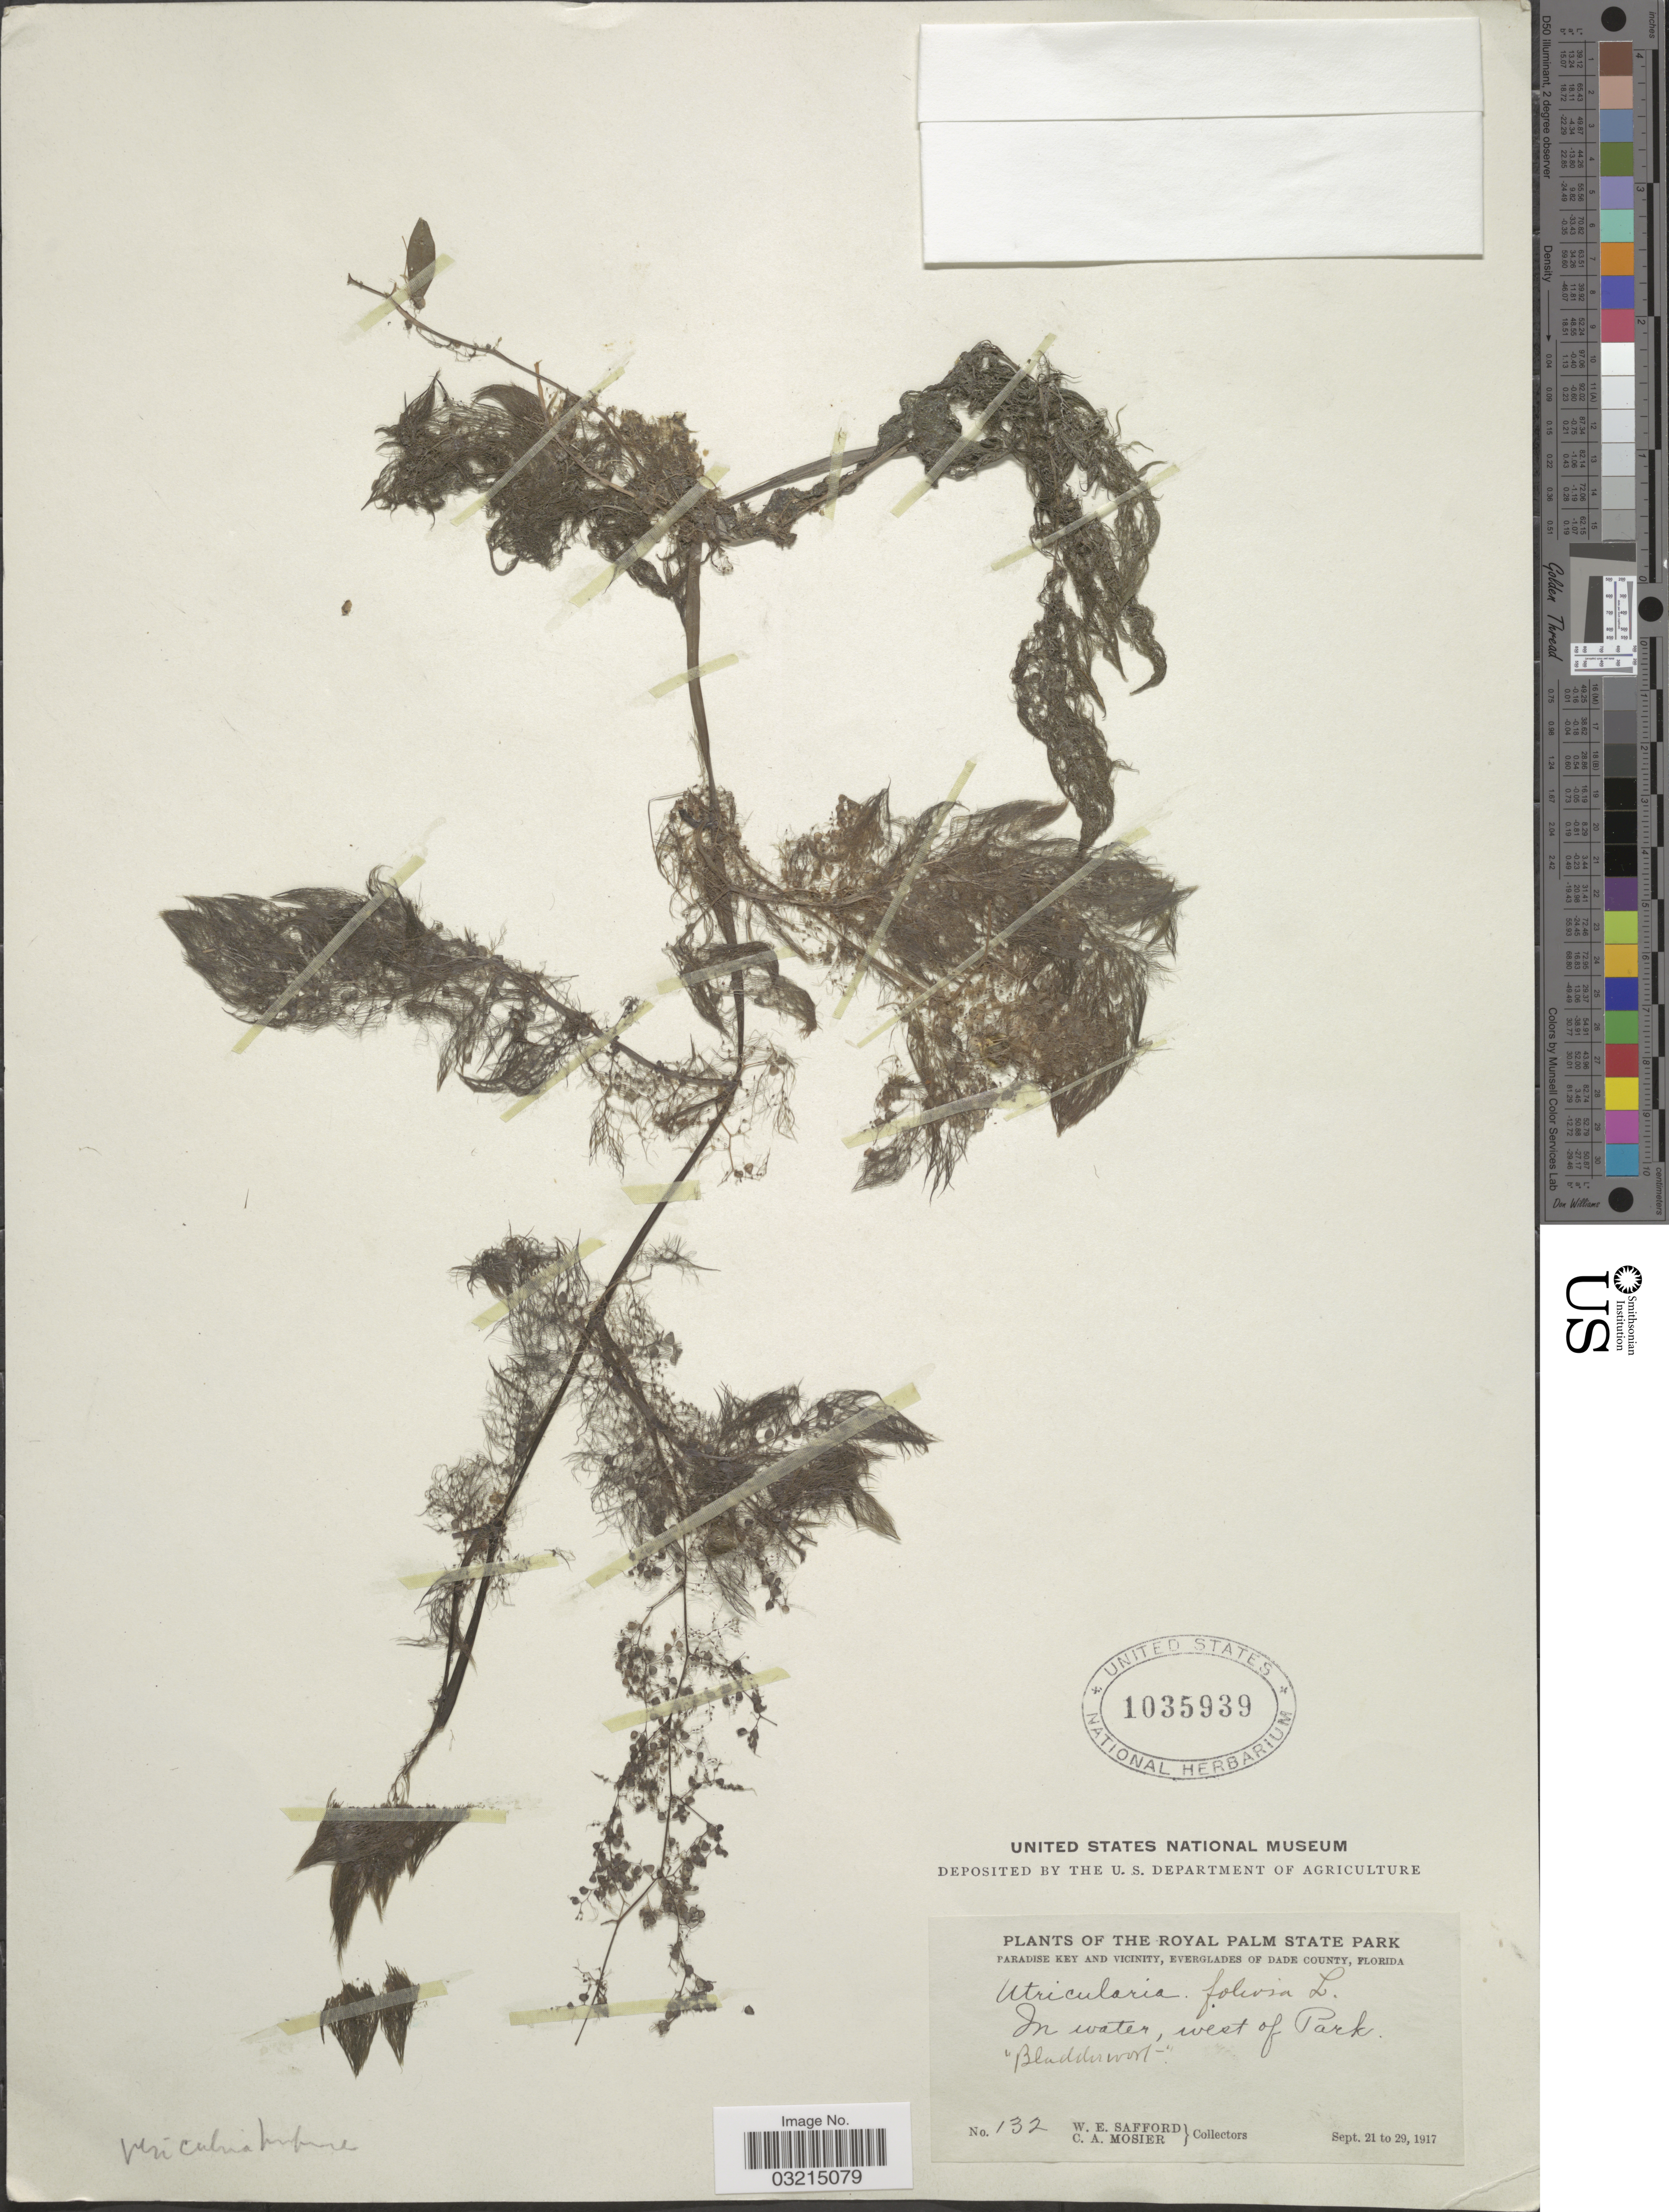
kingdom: Plantae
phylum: Tracheophyta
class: Magnoliopsida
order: Lamiales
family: Lentibulariaceae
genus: Utricularia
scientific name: Utricularia foliosa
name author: L.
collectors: W. E. Safford & C. A. Mosier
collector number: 132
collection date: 1917-09-21/1917-09-29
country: United States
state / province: Florida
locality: The Royal Palm State Park. Paradise Key and vicinity, Everglades of Dade County. In water, west of Park.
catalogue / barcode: US 1035939